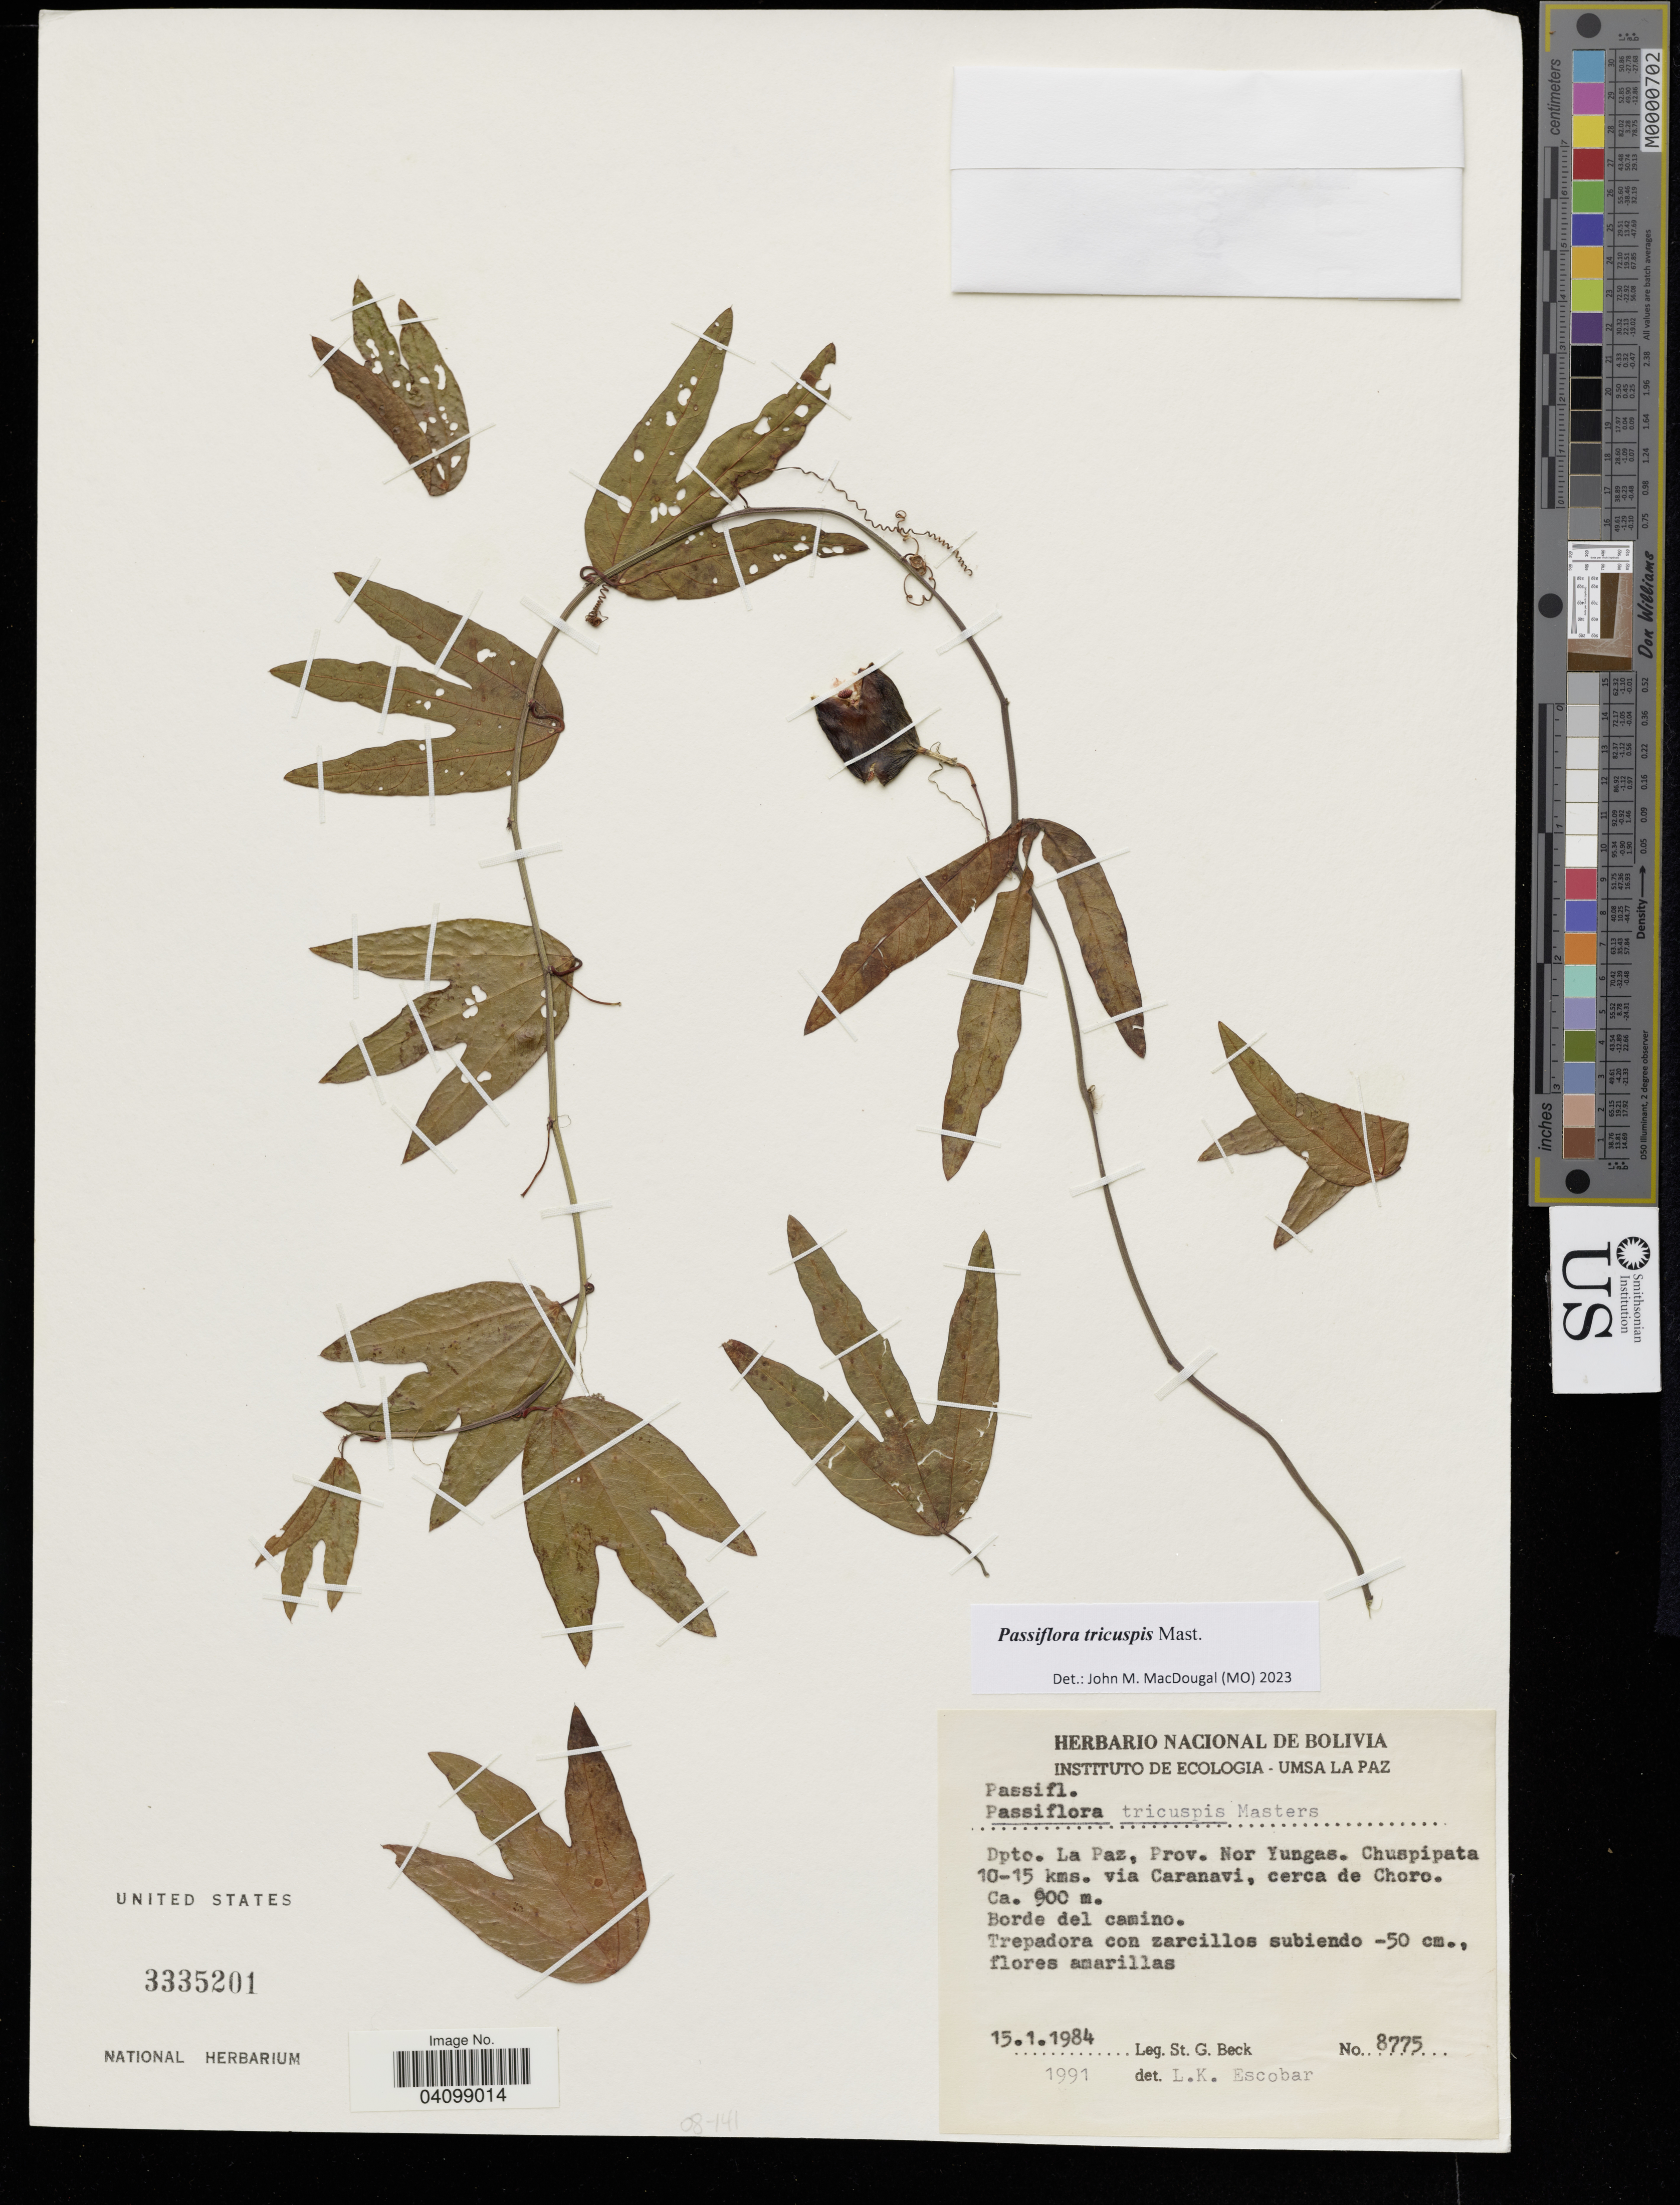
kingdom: Plantae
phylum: Tracheophyta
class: Magnoliopsida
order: Malpighiales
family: Passifloraceae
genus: Passiflora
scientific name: Passiflora tricuspis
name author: Mast.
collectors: G. Beck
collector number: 8775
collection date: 1984-01-15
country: Bolivia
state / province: La Paz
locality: Prov. Nor Yungas, Chuspipata 10-15 kms. via Caranavi, cerca de Choro.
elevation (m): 900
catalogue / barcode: US 3335201